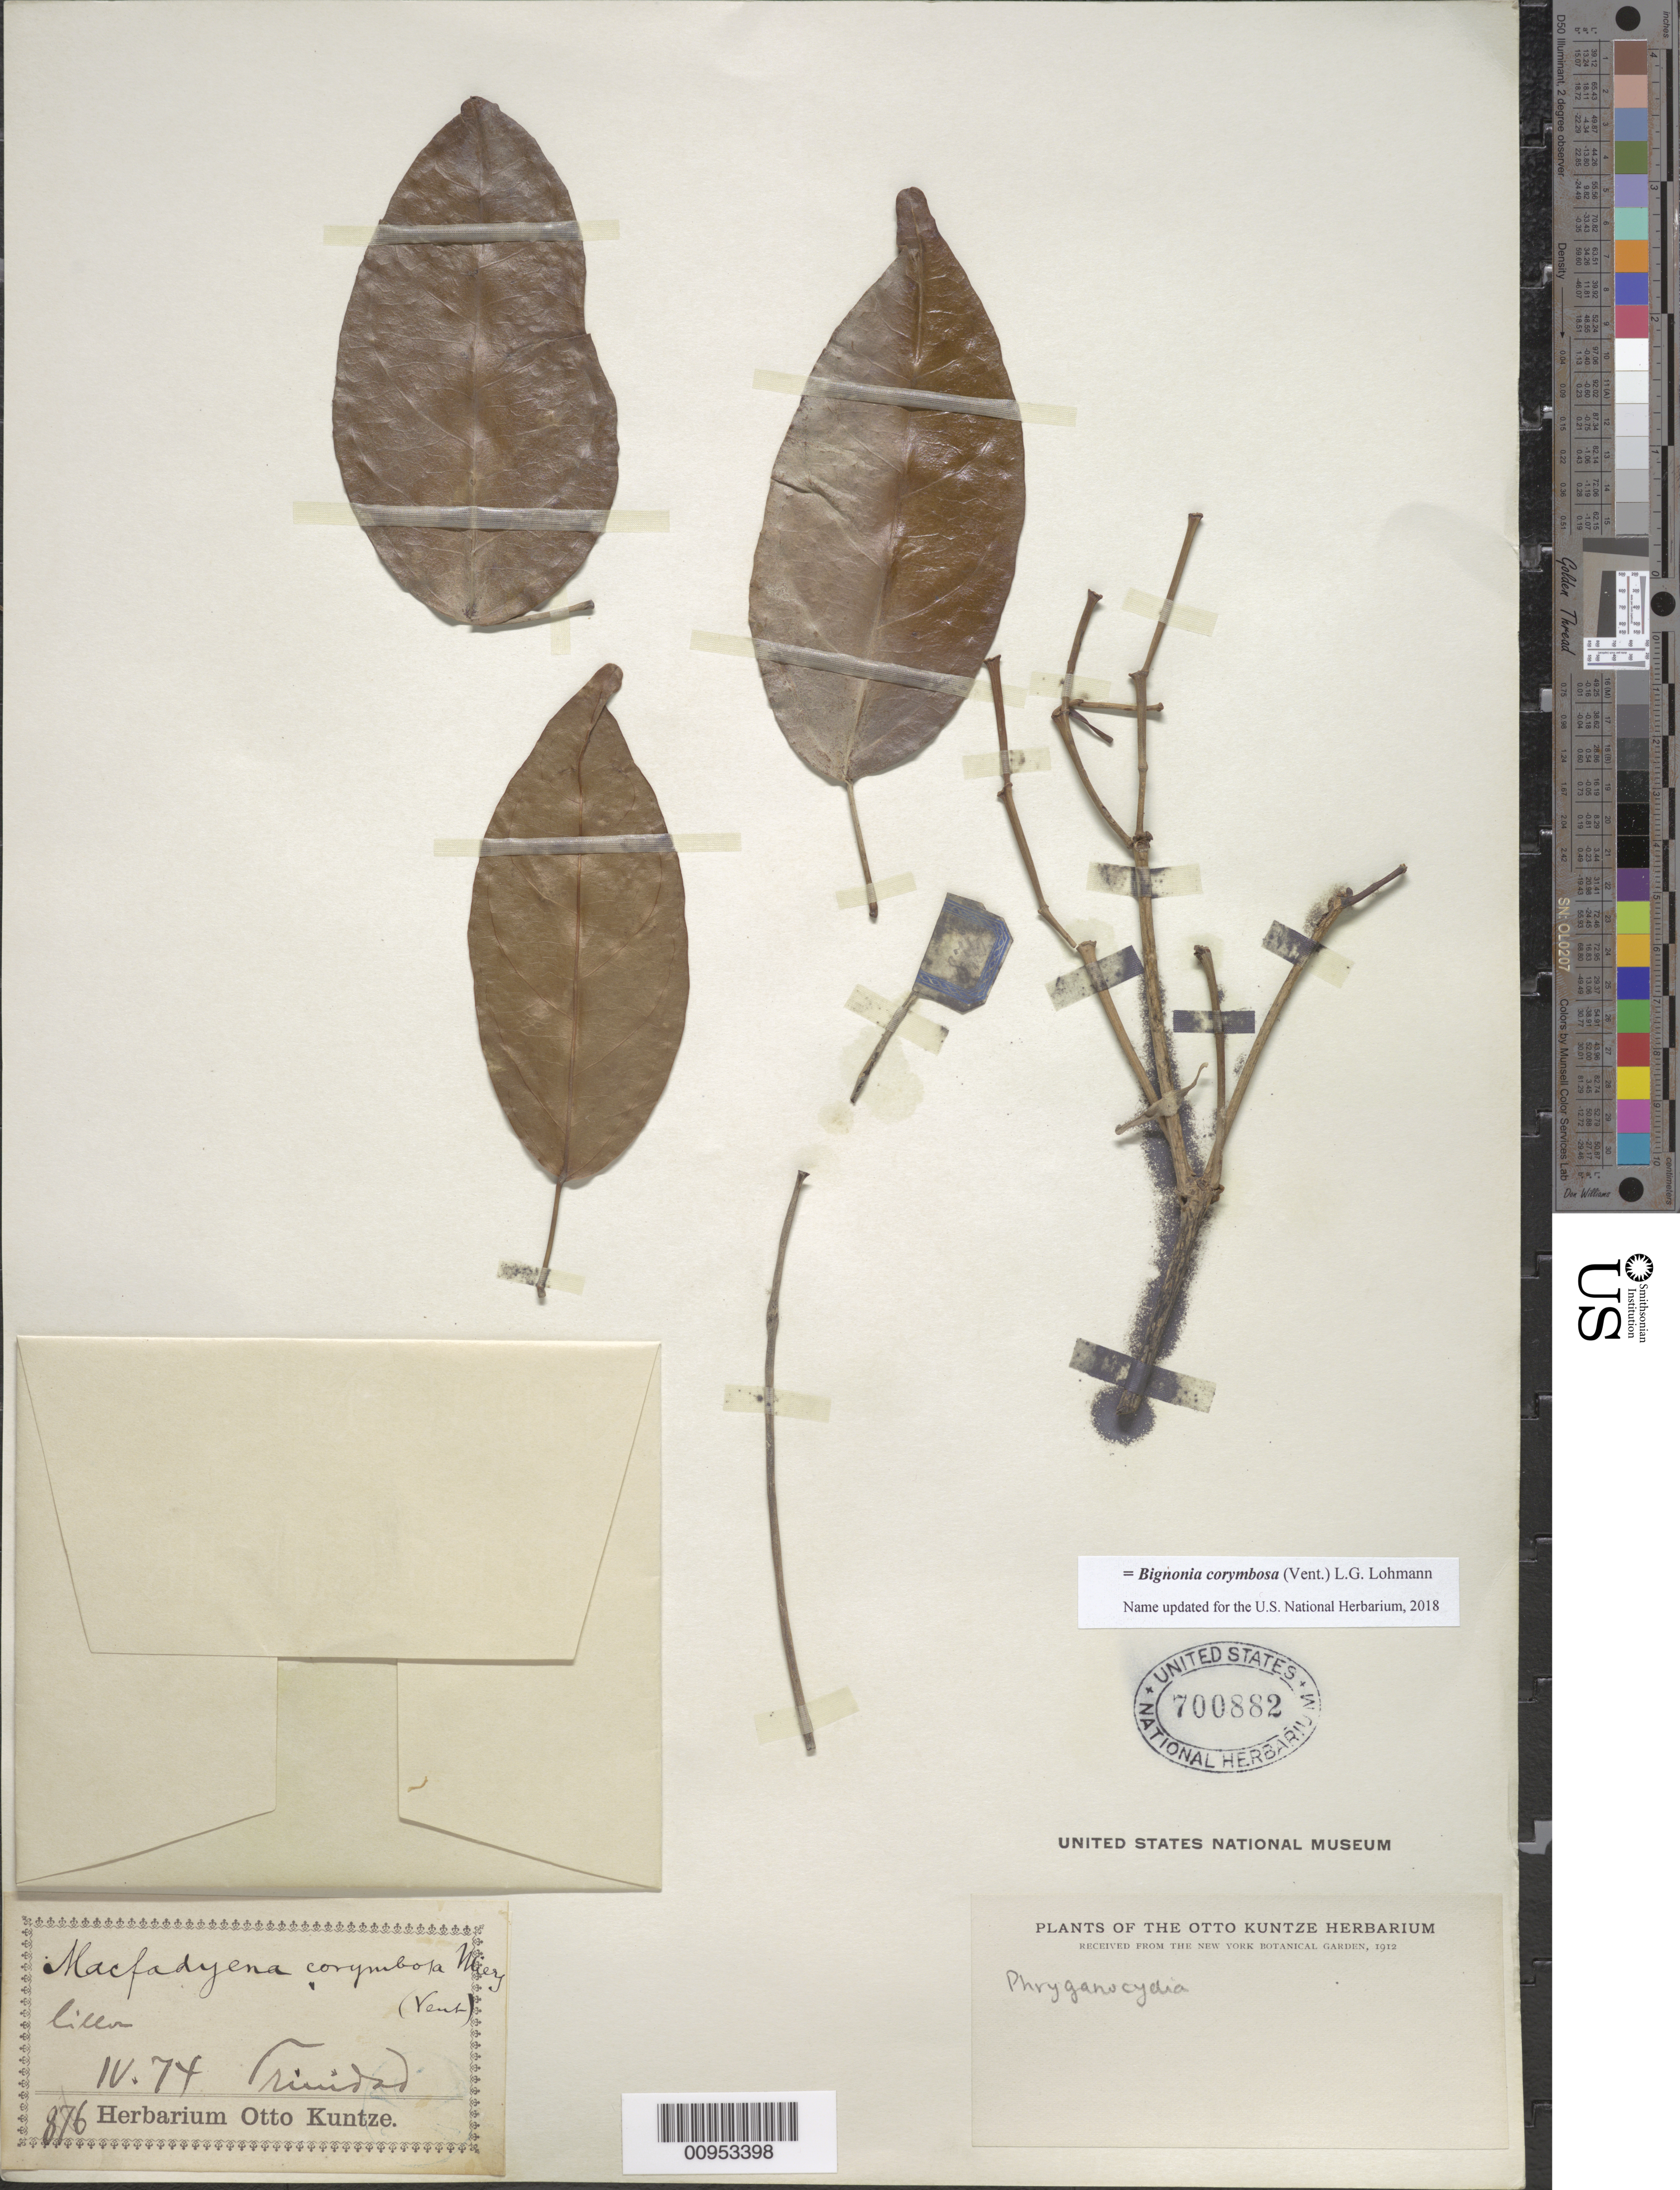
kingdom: Plantae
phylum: Tracheophyta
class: Magnoliopsida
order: Lamiales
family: Bignoniaceae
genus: Bignonia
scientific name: Bignonia corymbosa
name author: (Vent.) L.G. Lohmann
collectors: C.E.O. Kuntze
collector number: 876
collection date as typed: Apr 1874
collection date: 1874-04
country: Trinidad and Tobago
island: Trinidad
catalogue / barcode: US 700882